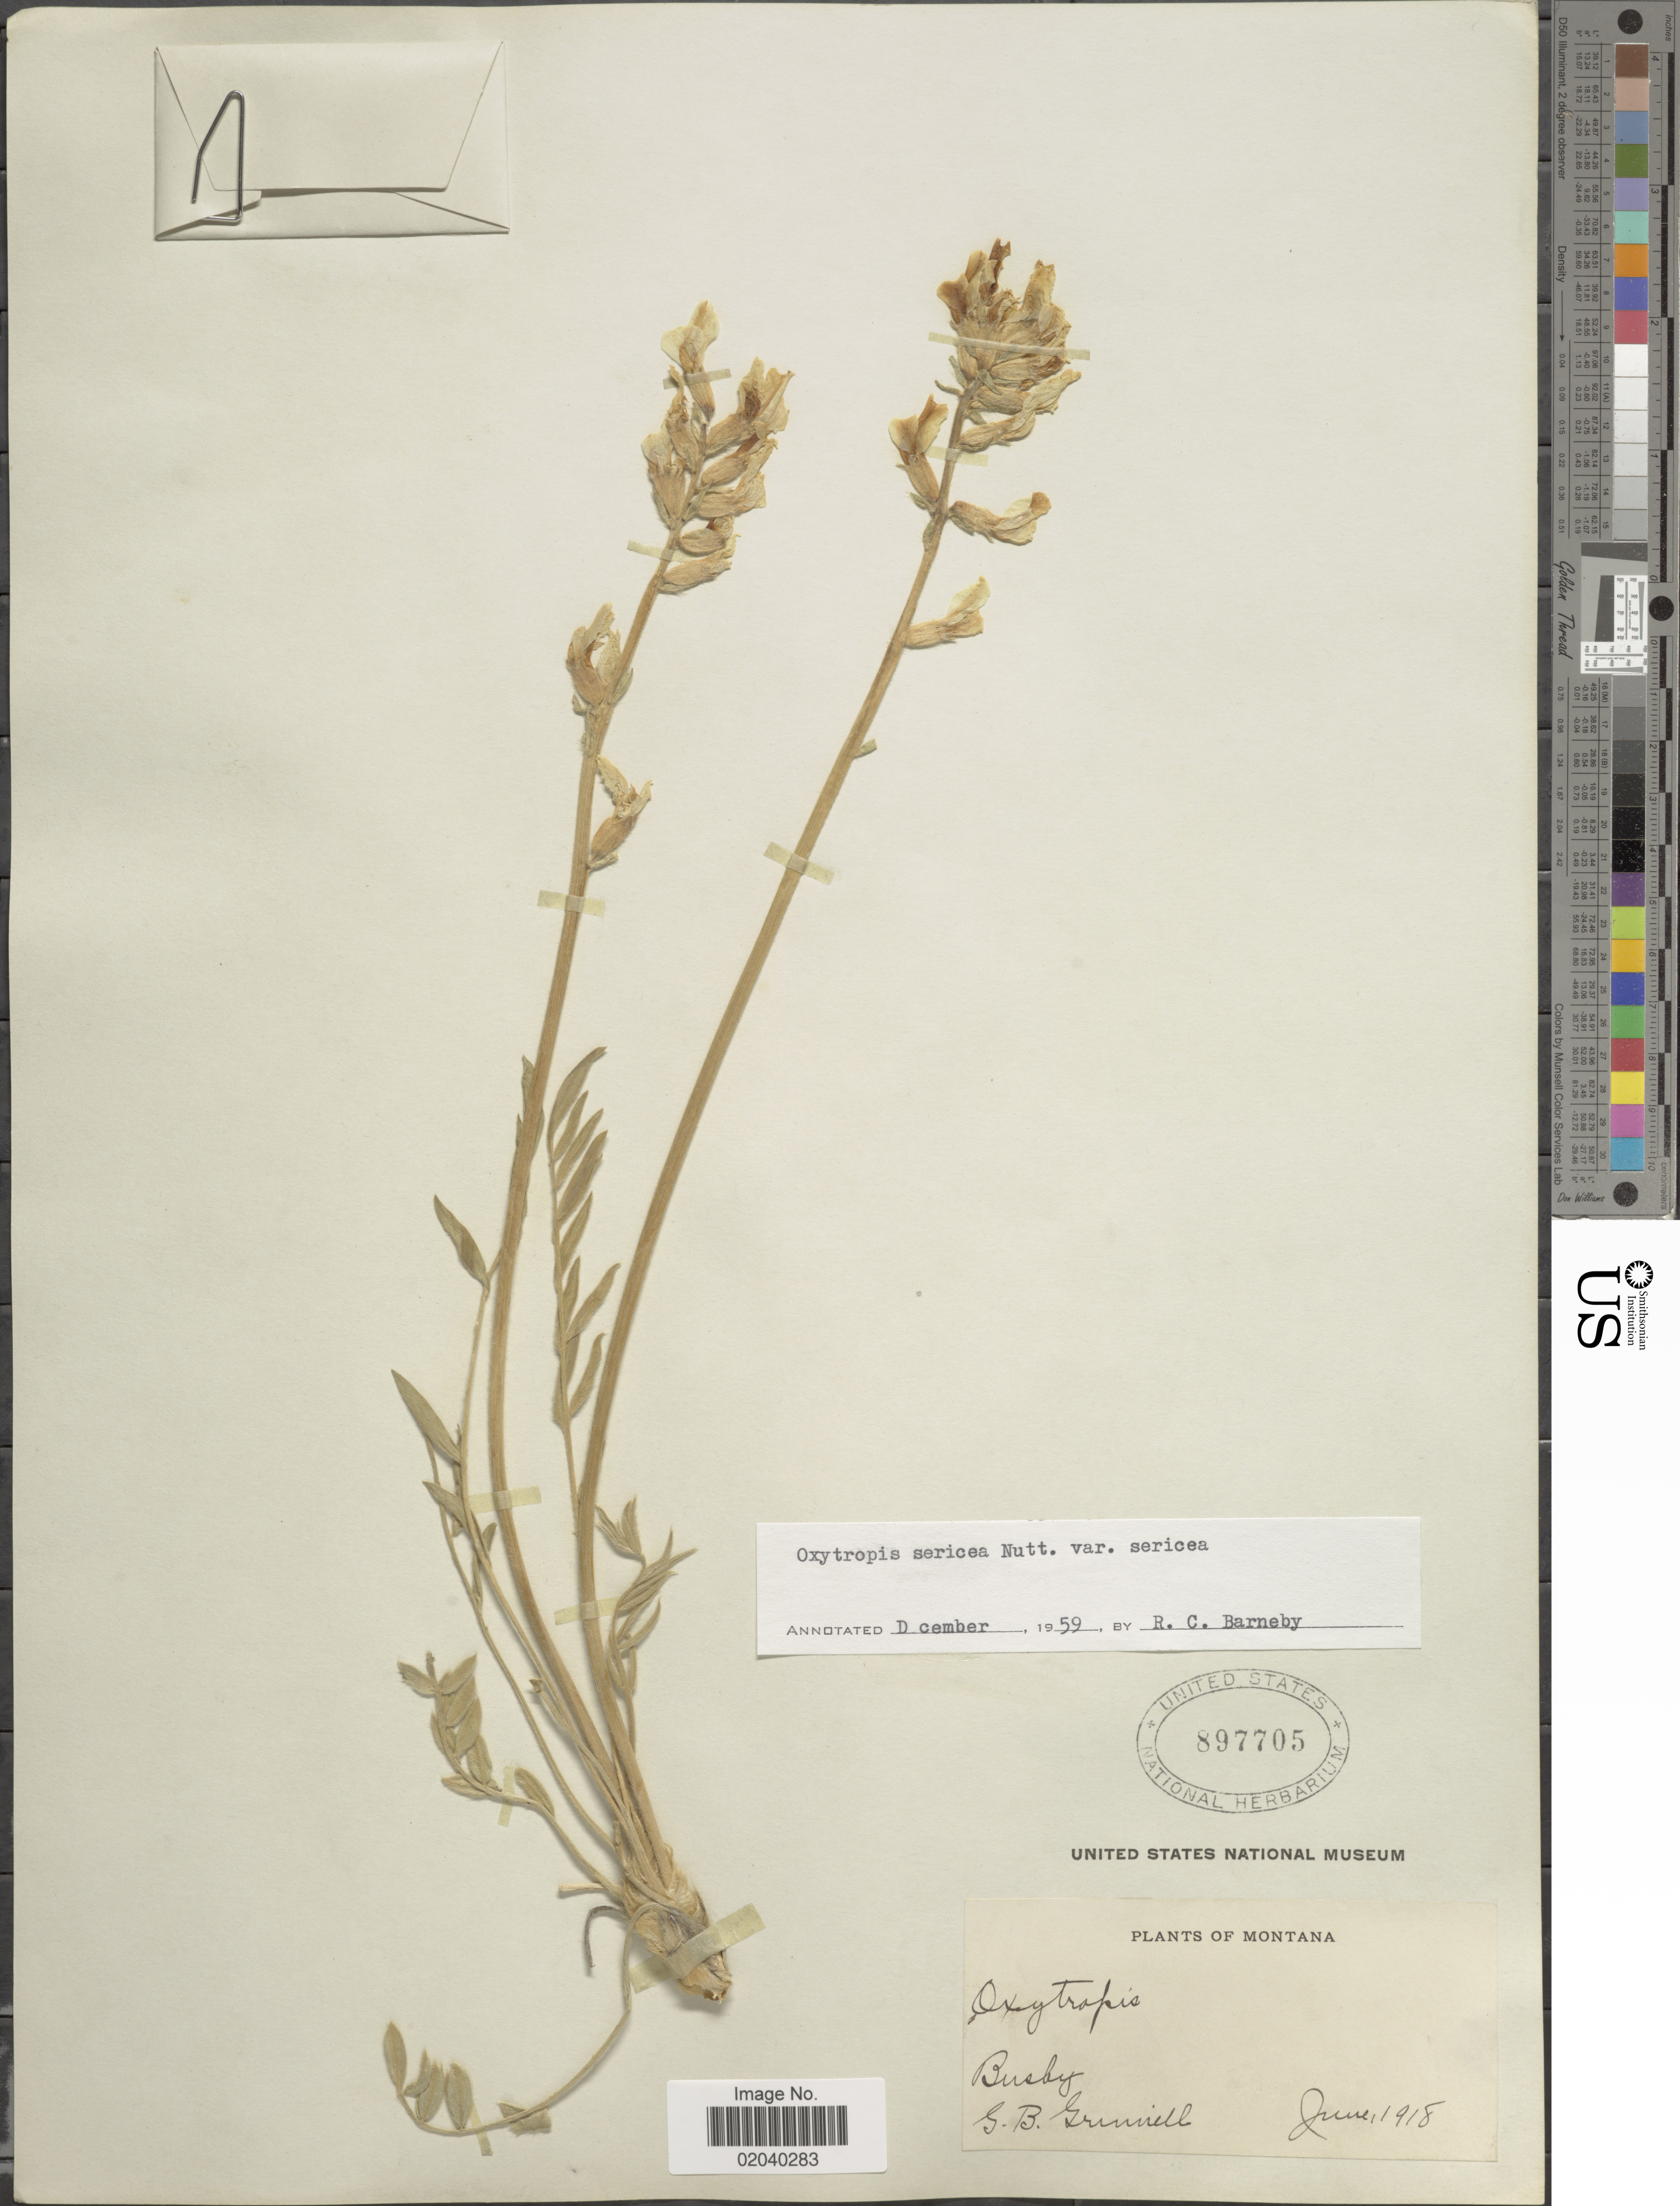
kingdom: Plantae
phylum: Tracheophyta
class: Magnoliopsida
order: Fabales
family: Fabaceae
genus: Oxytropis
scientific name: Oxytropis sericea var. sericea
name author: Nutt.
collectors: G. Grinnell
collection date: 1918-06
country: United States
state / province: Montana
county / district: Big Horn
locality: Busby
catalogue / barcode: US 897705